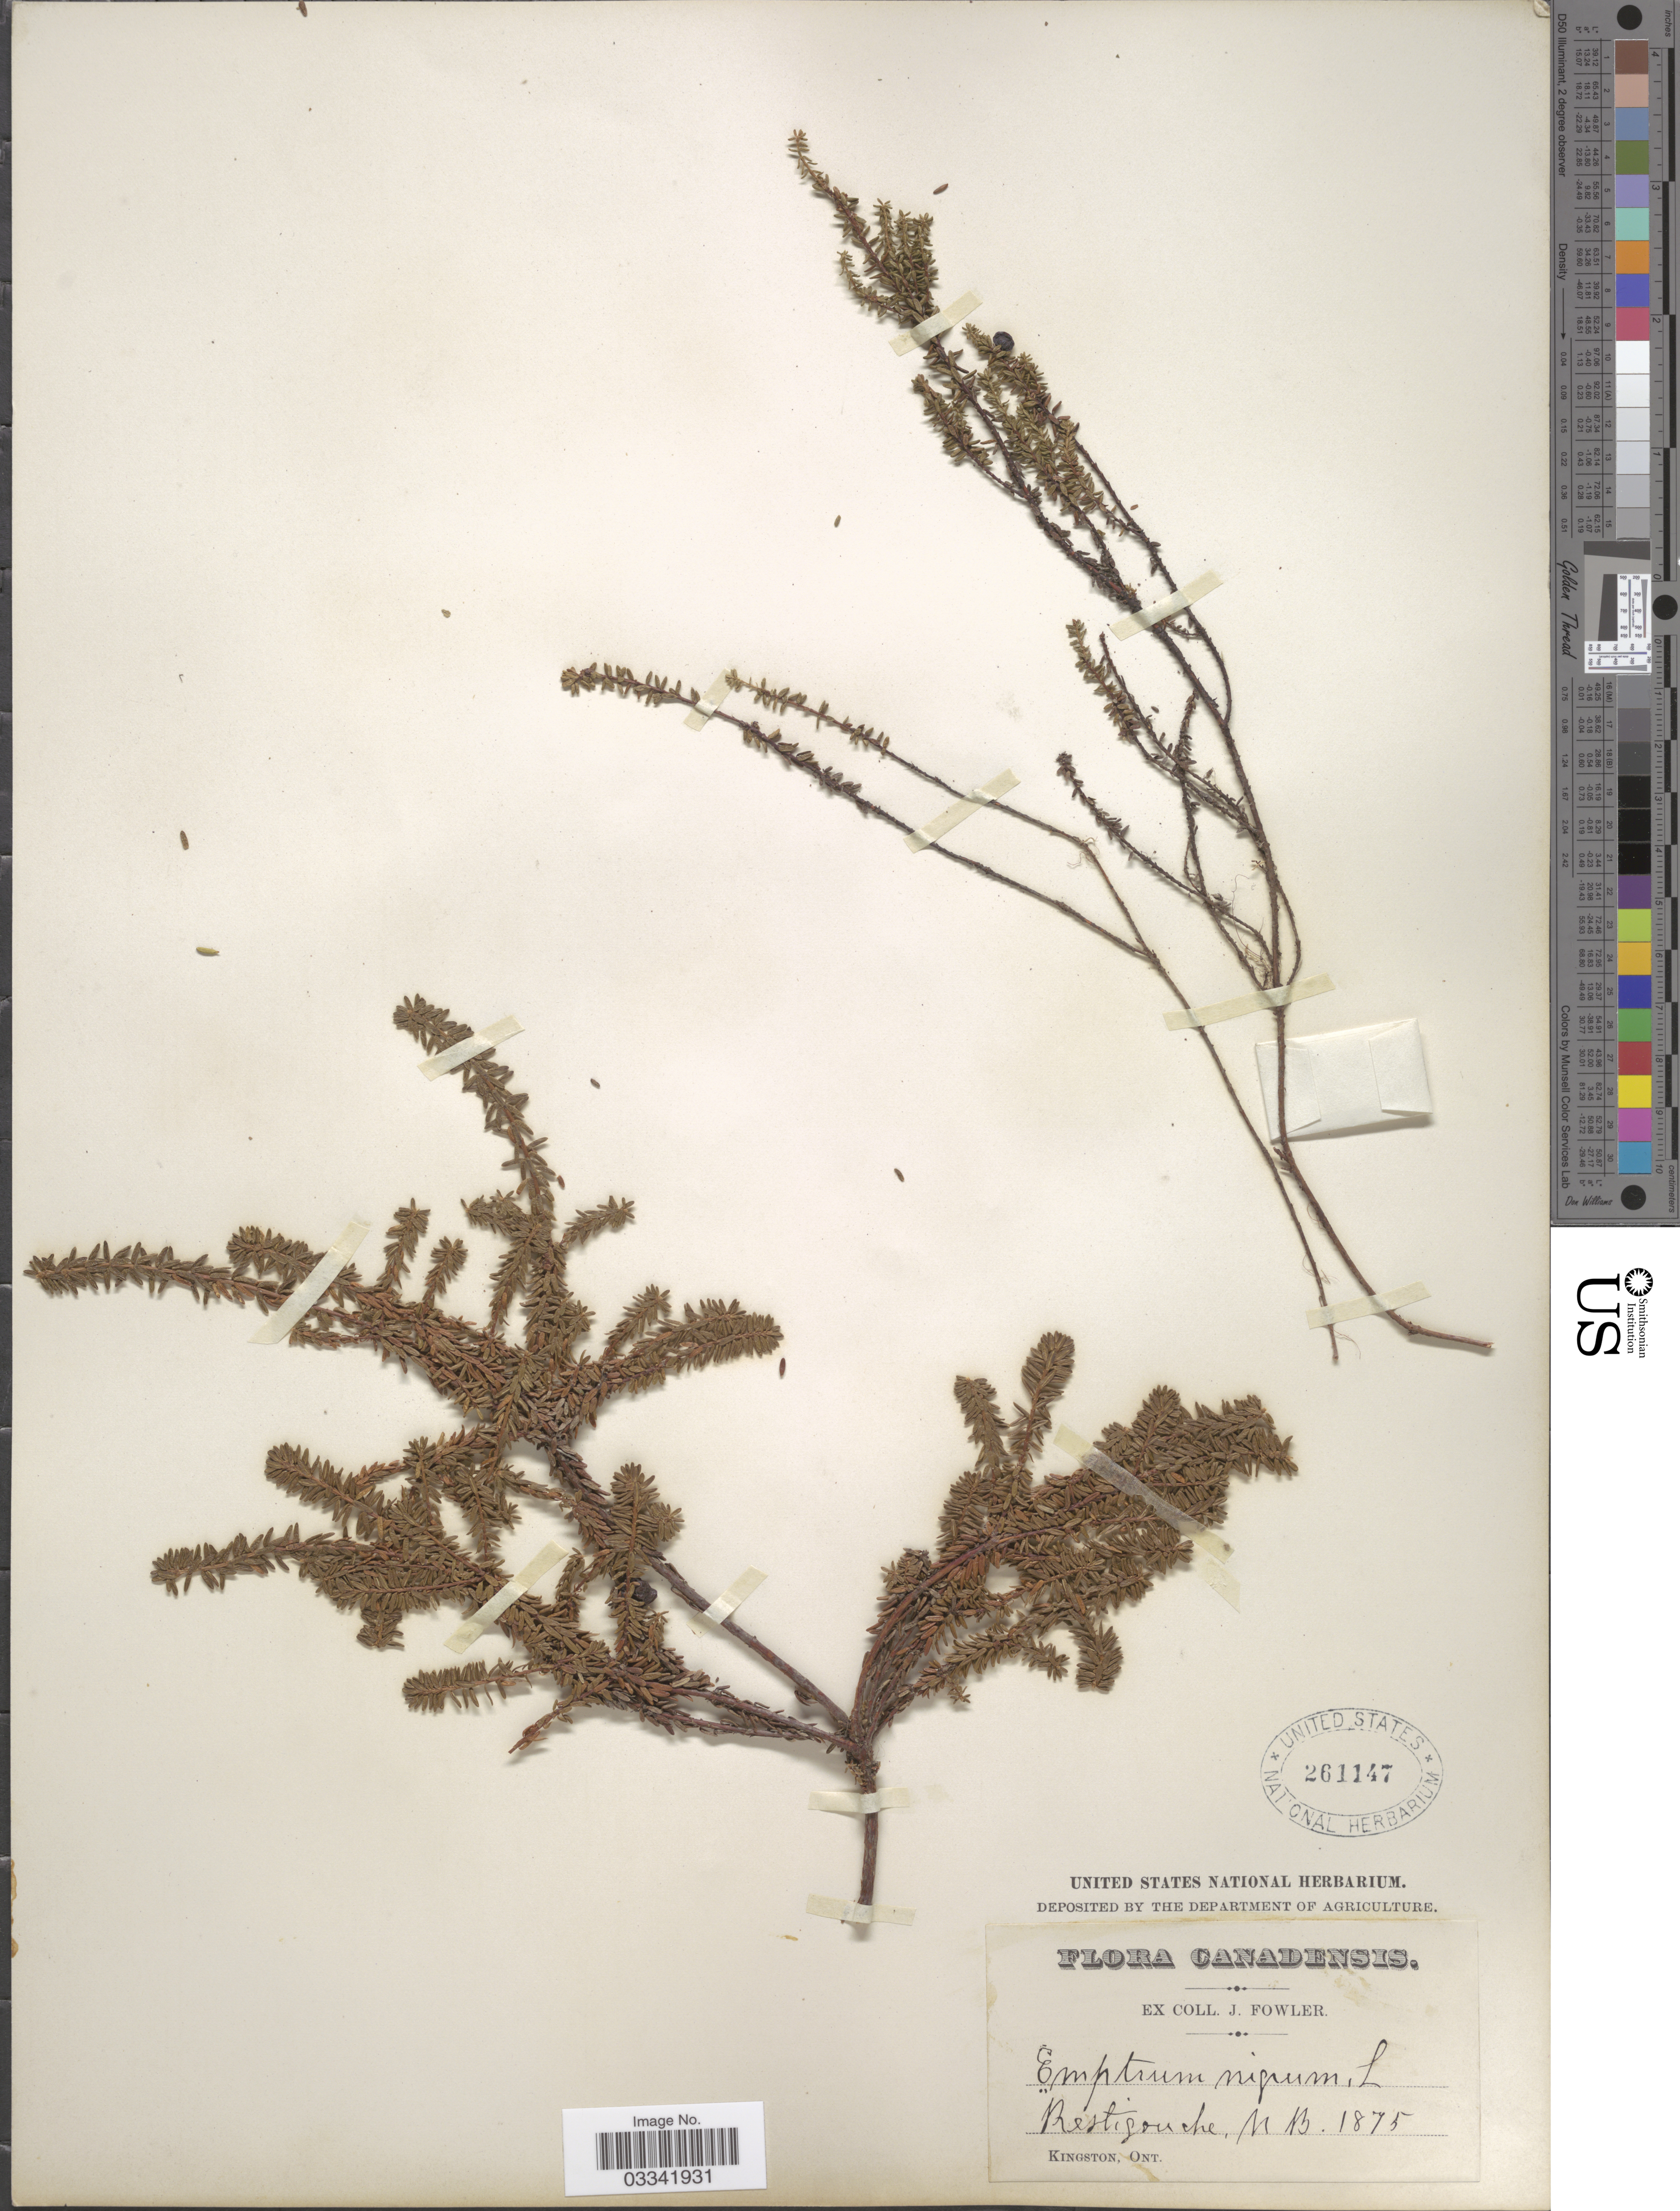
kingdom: Plantae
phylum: Tracheophyta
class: Magnoliopsida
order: Ericales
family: Ericaceae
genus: Empetrum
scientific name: Empetrum nigrum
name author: L.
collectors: J. Fowler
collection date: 1875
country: Canada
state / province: New Brunswick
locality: Restigouche.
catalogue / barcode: US 261147